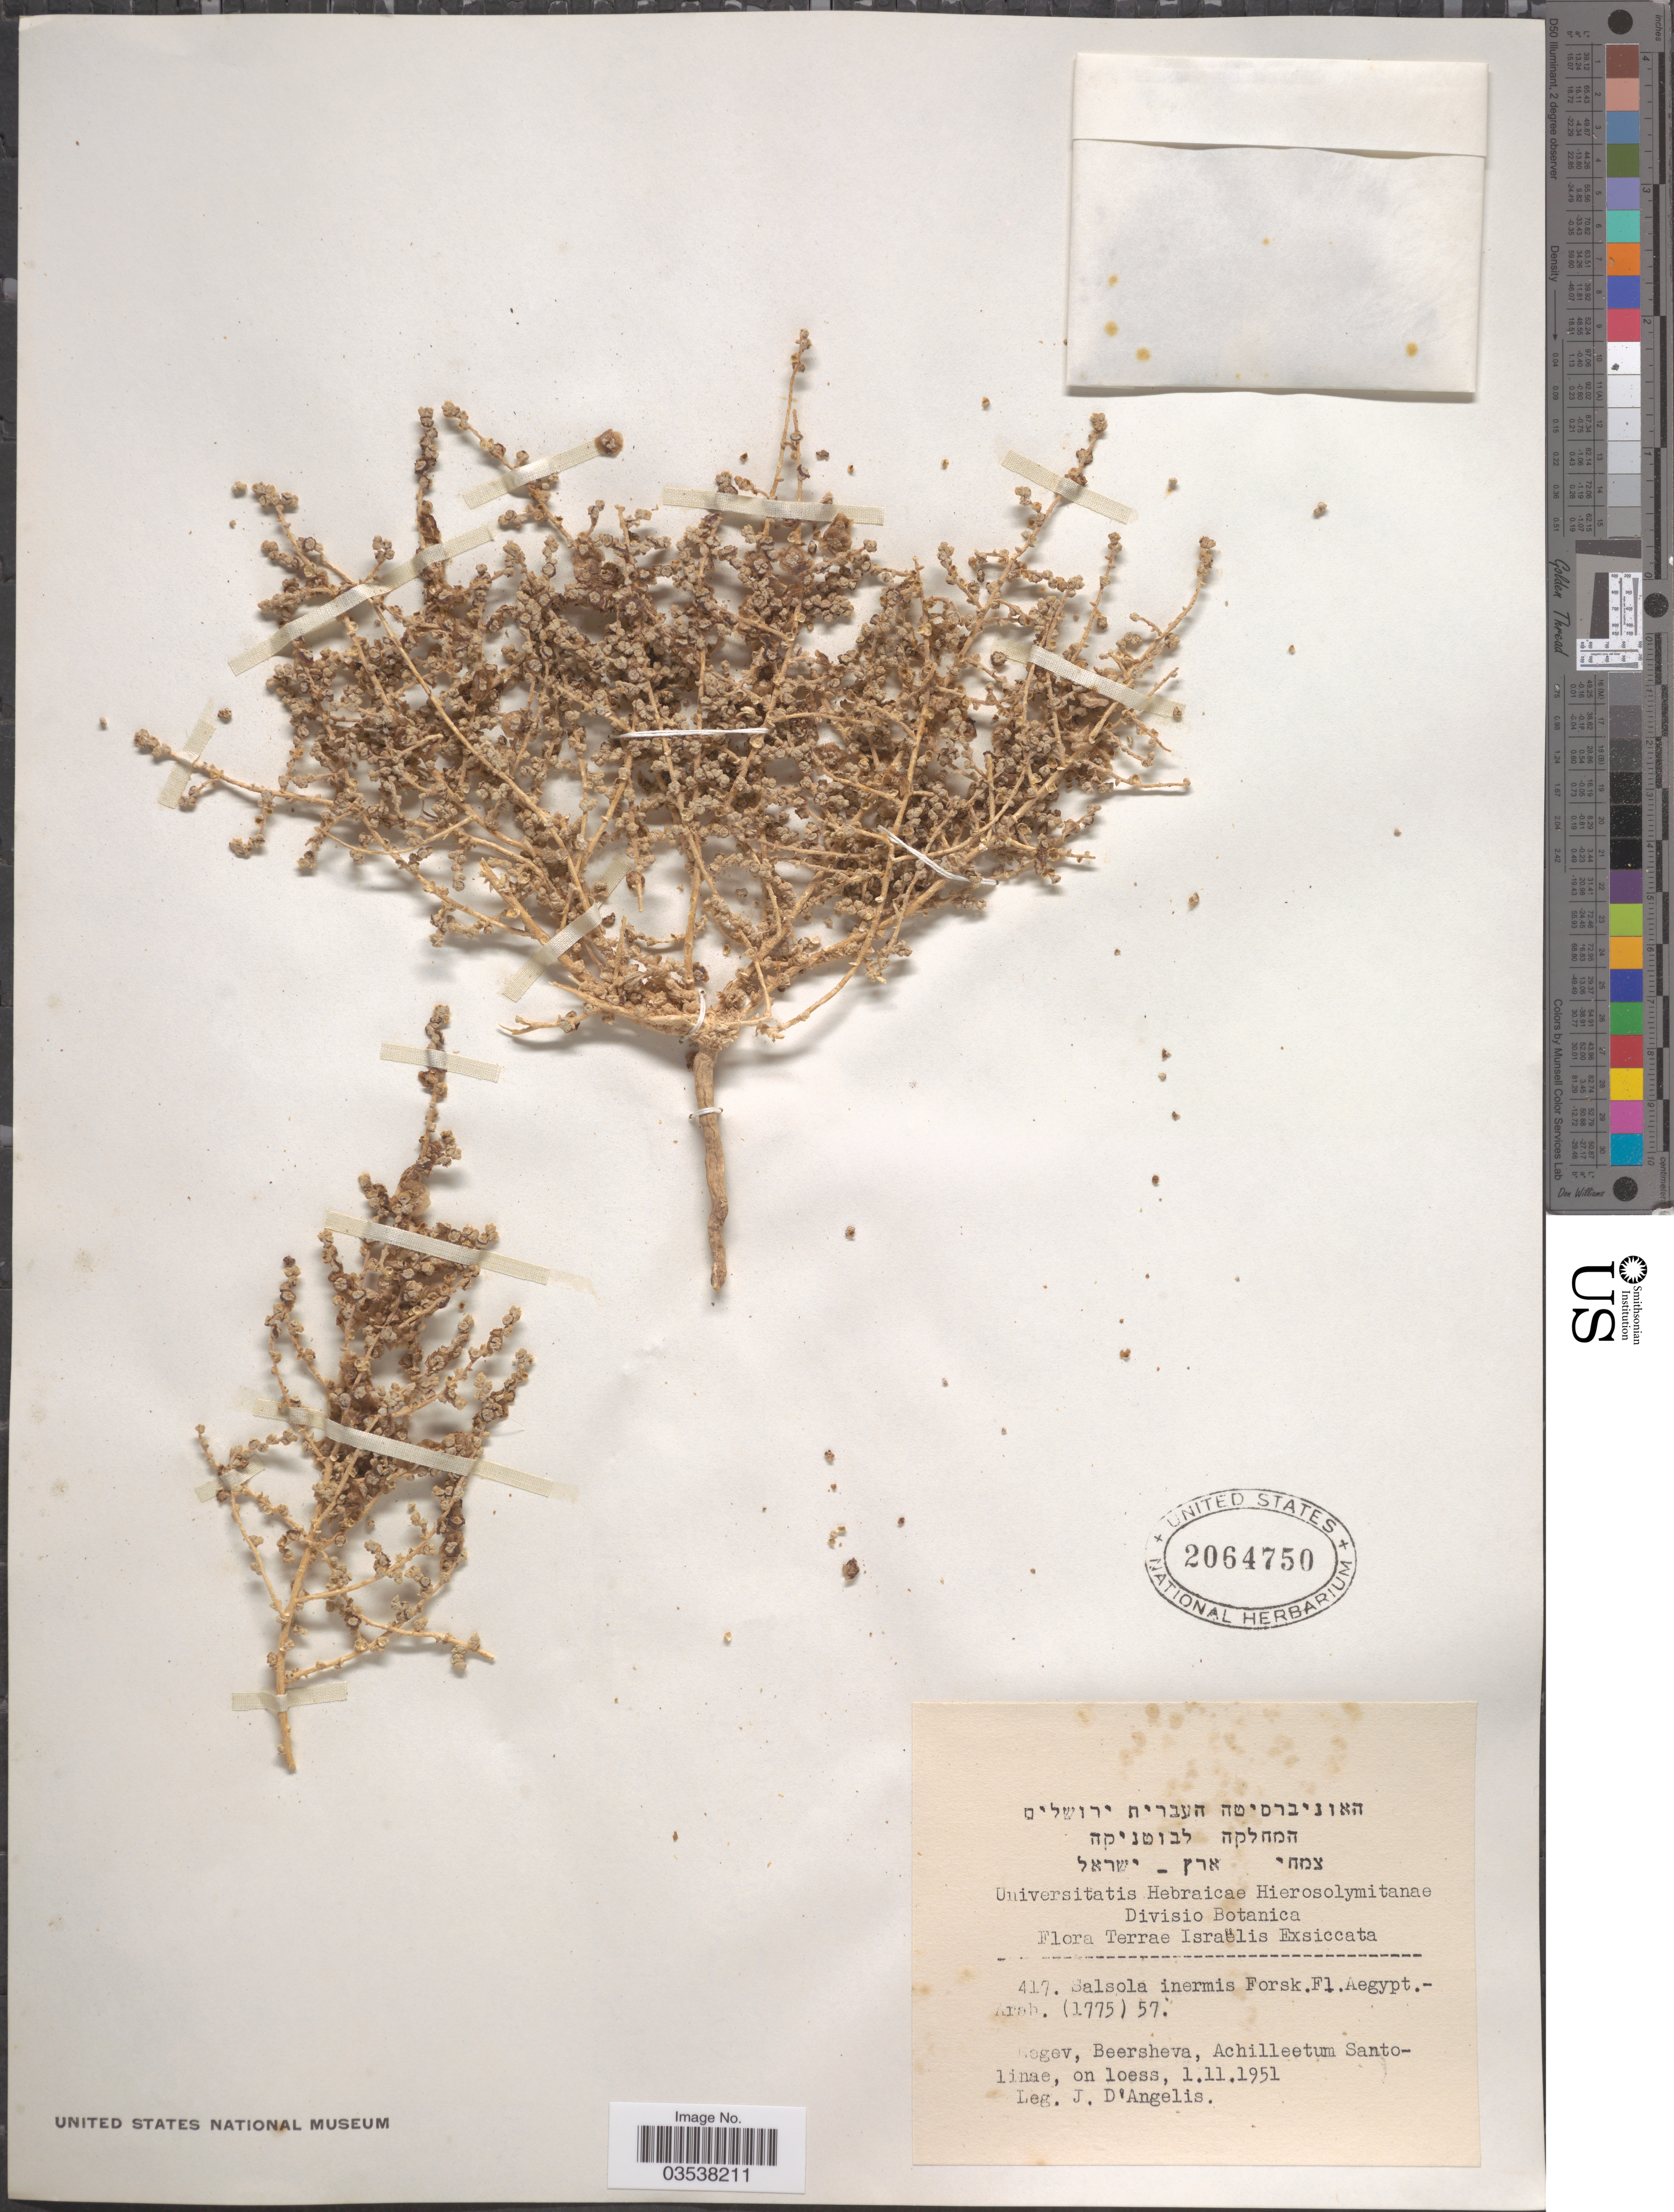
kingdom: Plantae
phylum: Tracheophyta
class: Magnoliopsida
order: Caryophyllales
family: Amaranthaceae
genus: Caroxylon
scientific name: Caroxylon inerme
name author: (Forssk.) Akhani & Roalson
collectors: J. D'angelis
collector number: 417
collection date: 1951-11-01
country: Israel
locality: Negev, Beersheva, Achilleetum Santolinae.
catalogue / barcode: US 2064750